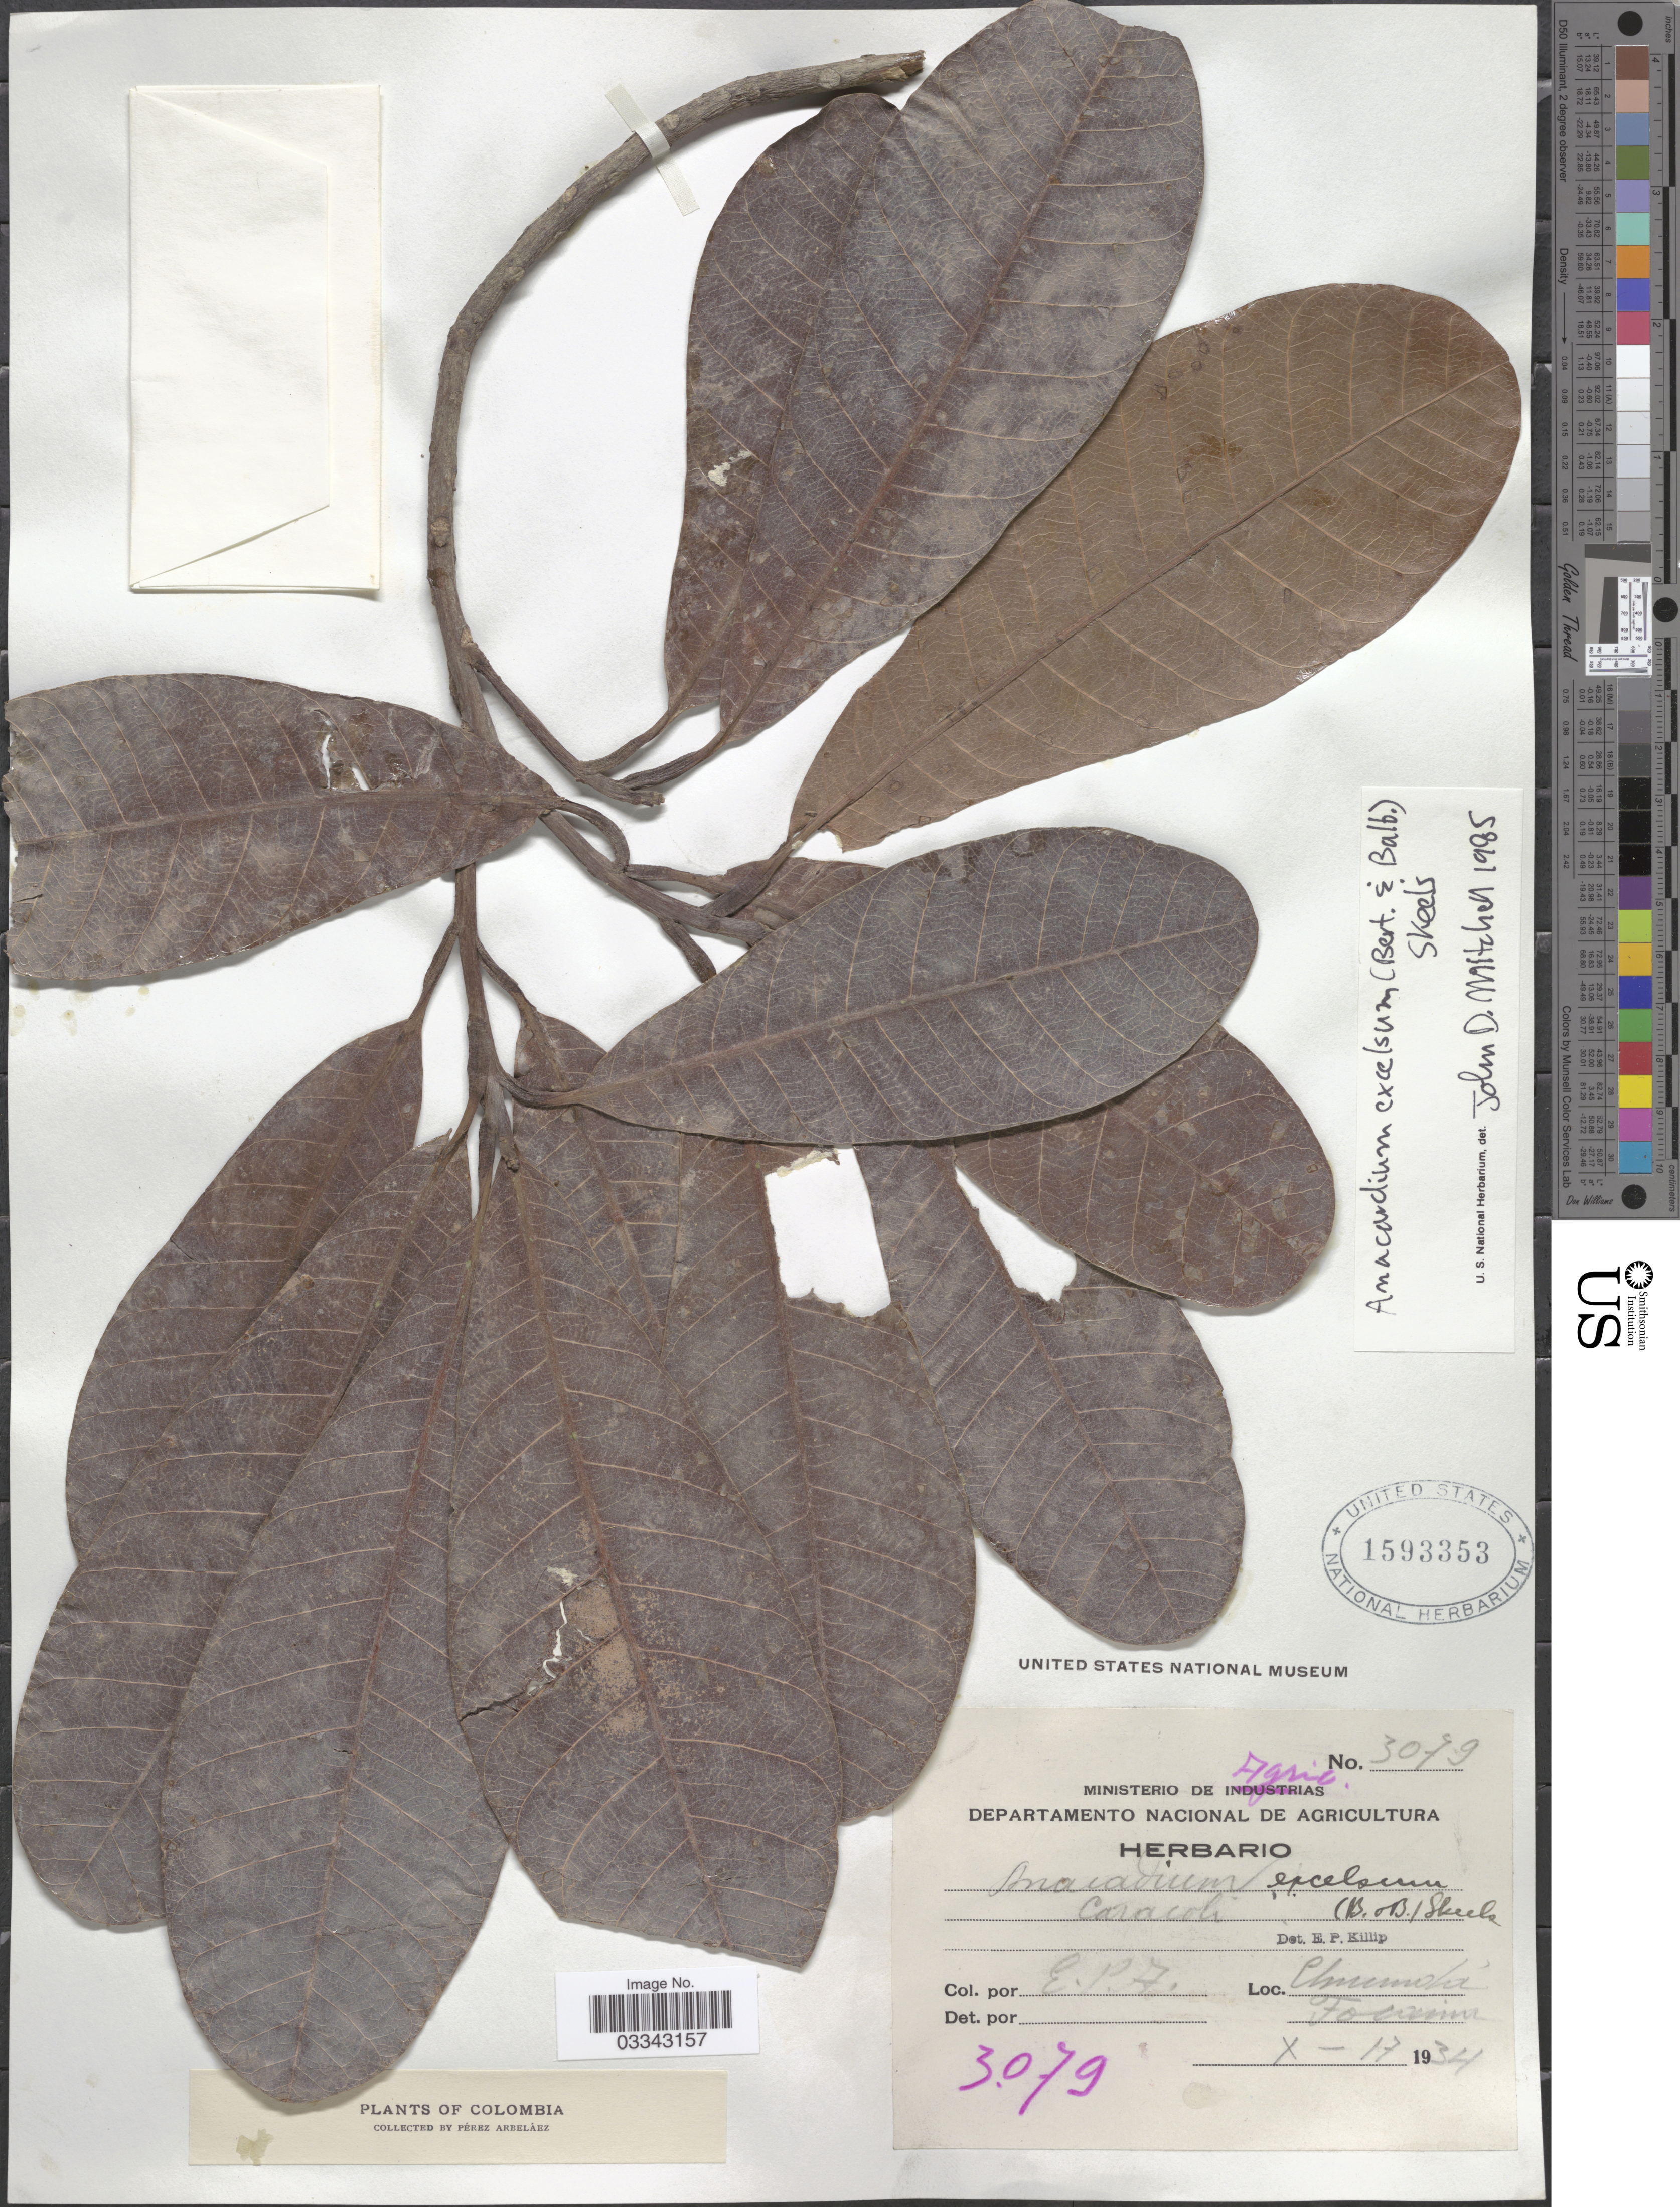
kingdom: Plantae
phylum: Tracheophyta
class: Magnoliopsida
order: Sapindales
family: Anacardiaceae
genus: Anacardium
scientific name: Anacardium excelsum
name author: (Kunth) Skeels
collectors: E. Pérez Arbeláez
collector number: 3079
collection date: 1934-10-17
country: Colombia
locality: Chucundá, Tocaima.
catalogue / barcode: US 1593353